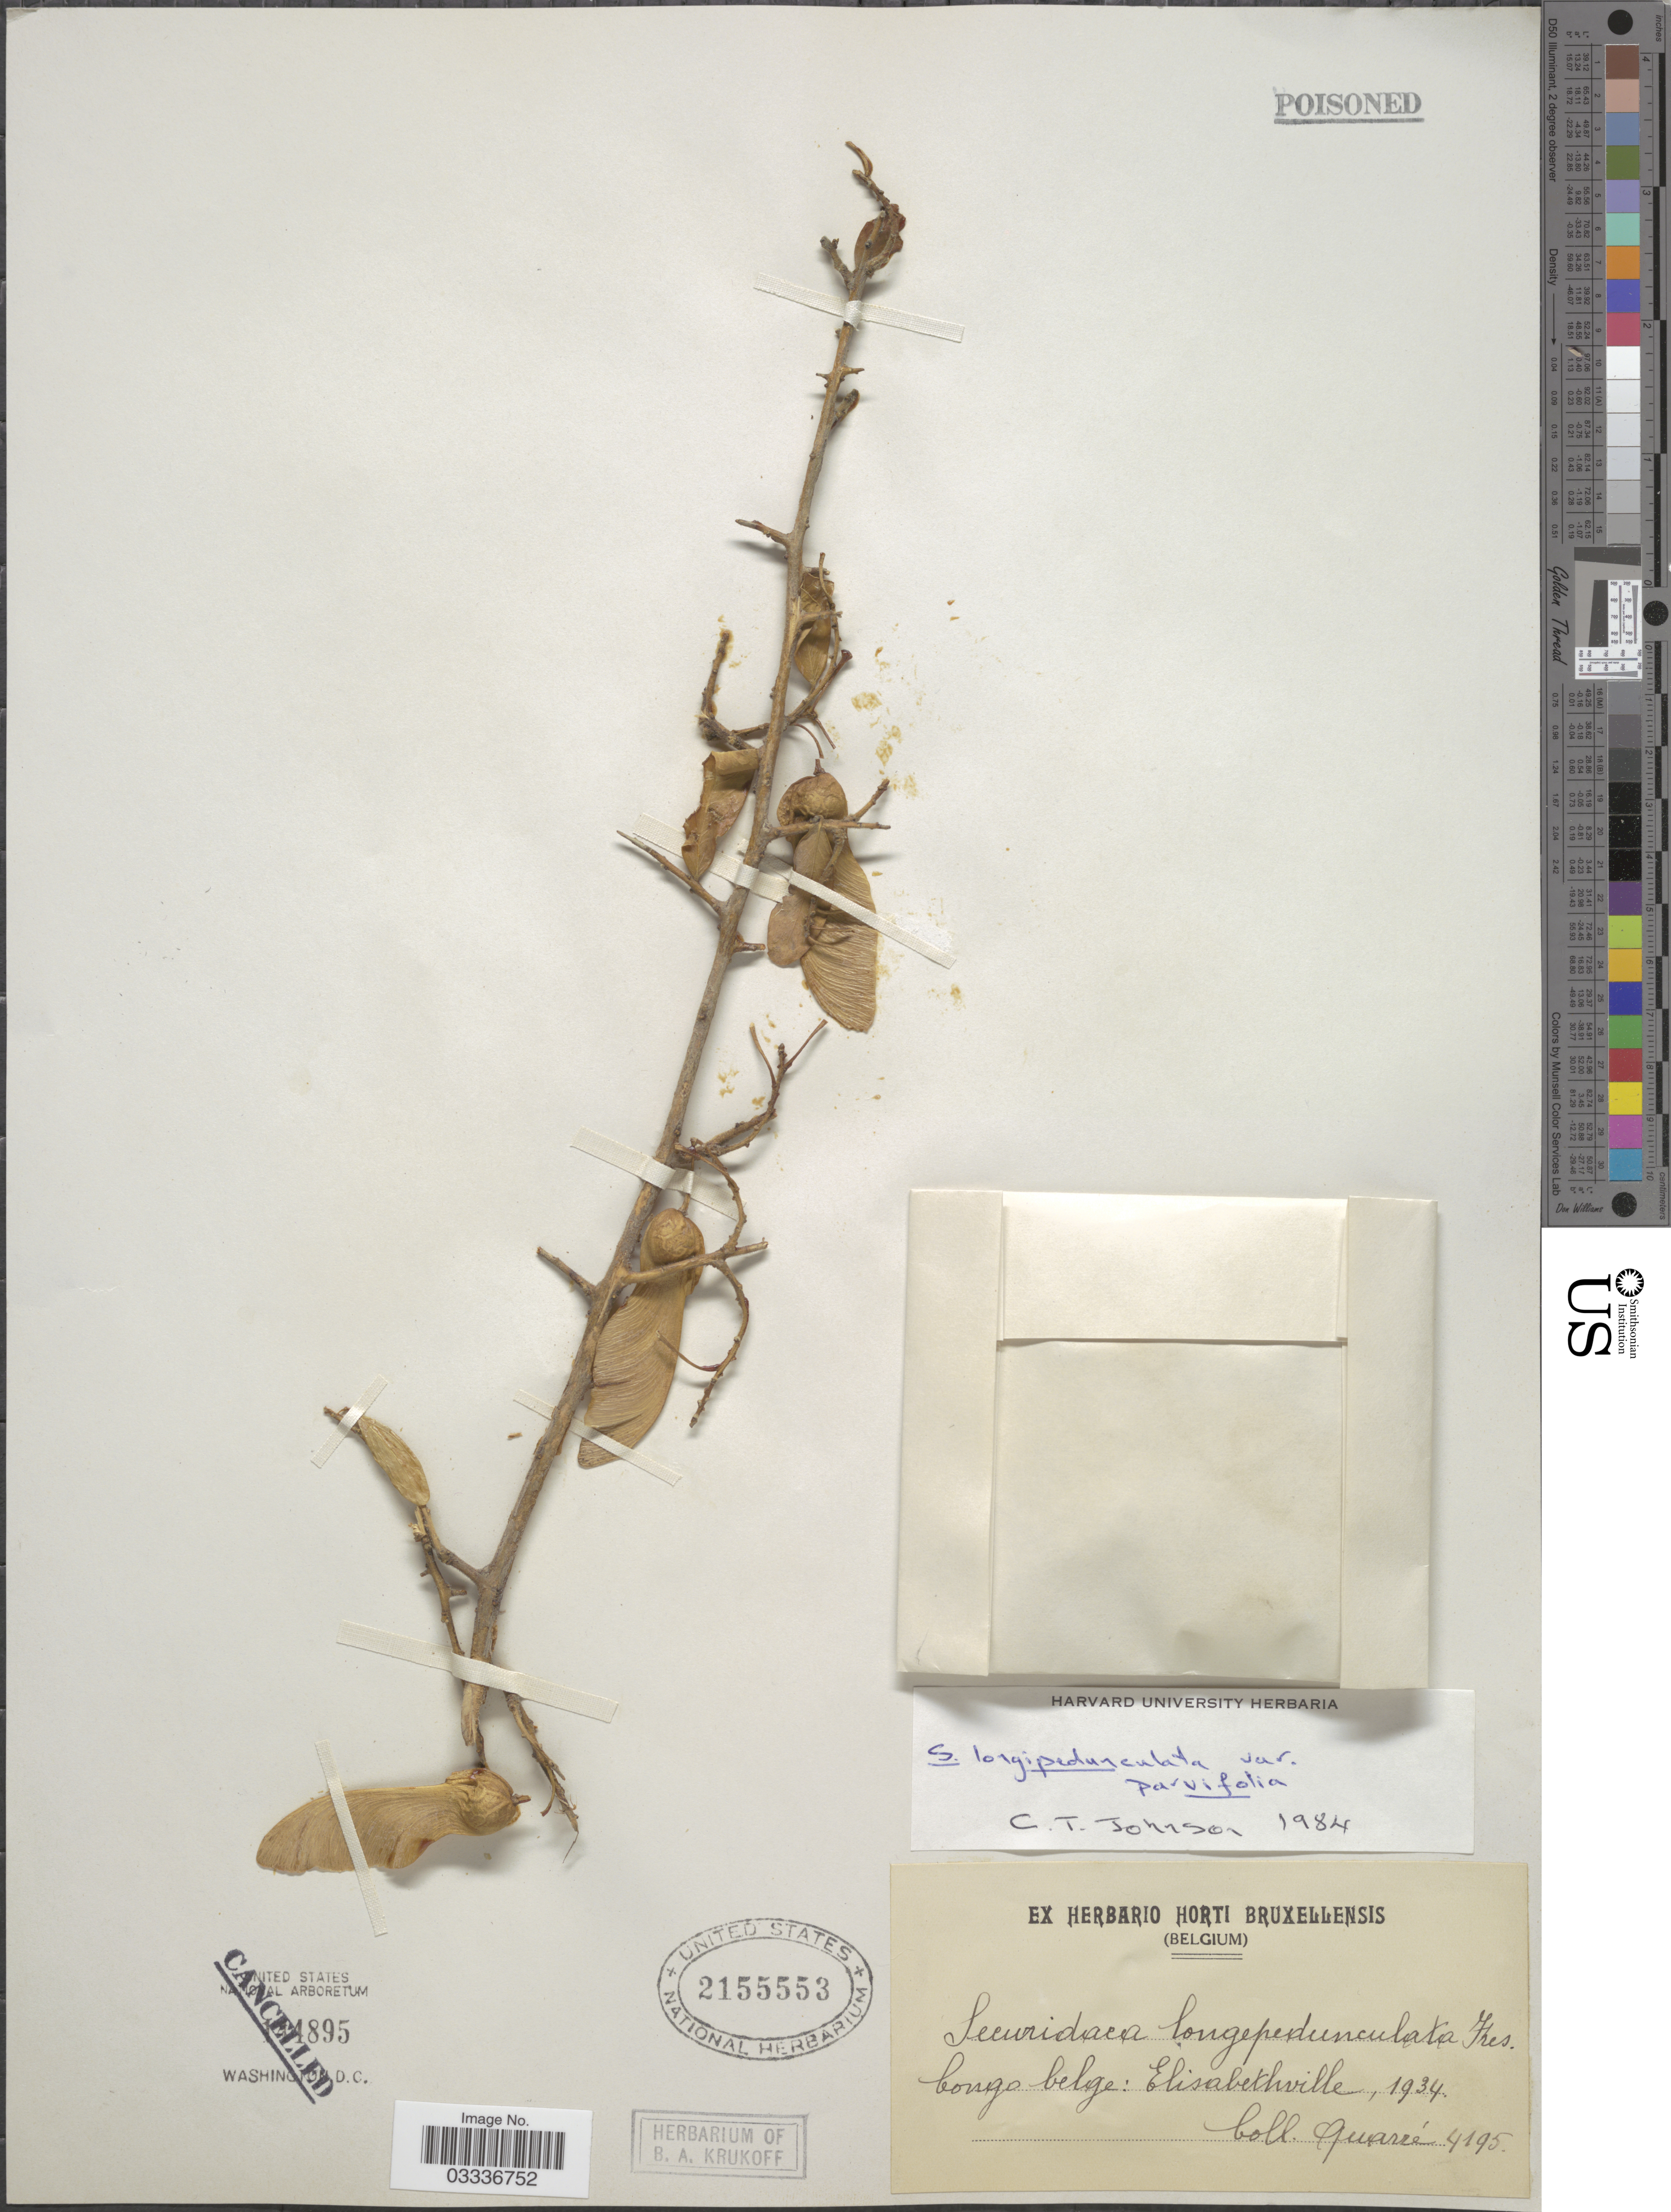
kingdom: Plantae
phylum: Tracheophyta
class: Magnoliopsida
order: Fabales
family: Polygalaceae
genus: Securidaca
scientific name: Securidaca longepedunculata var. parvifolia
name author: Oliv.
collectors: -. Quarre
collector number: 4195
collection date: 1934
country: Congo, Democratic Republic of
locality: Congo Belge: Elisabethville.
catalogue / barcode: US 2155553